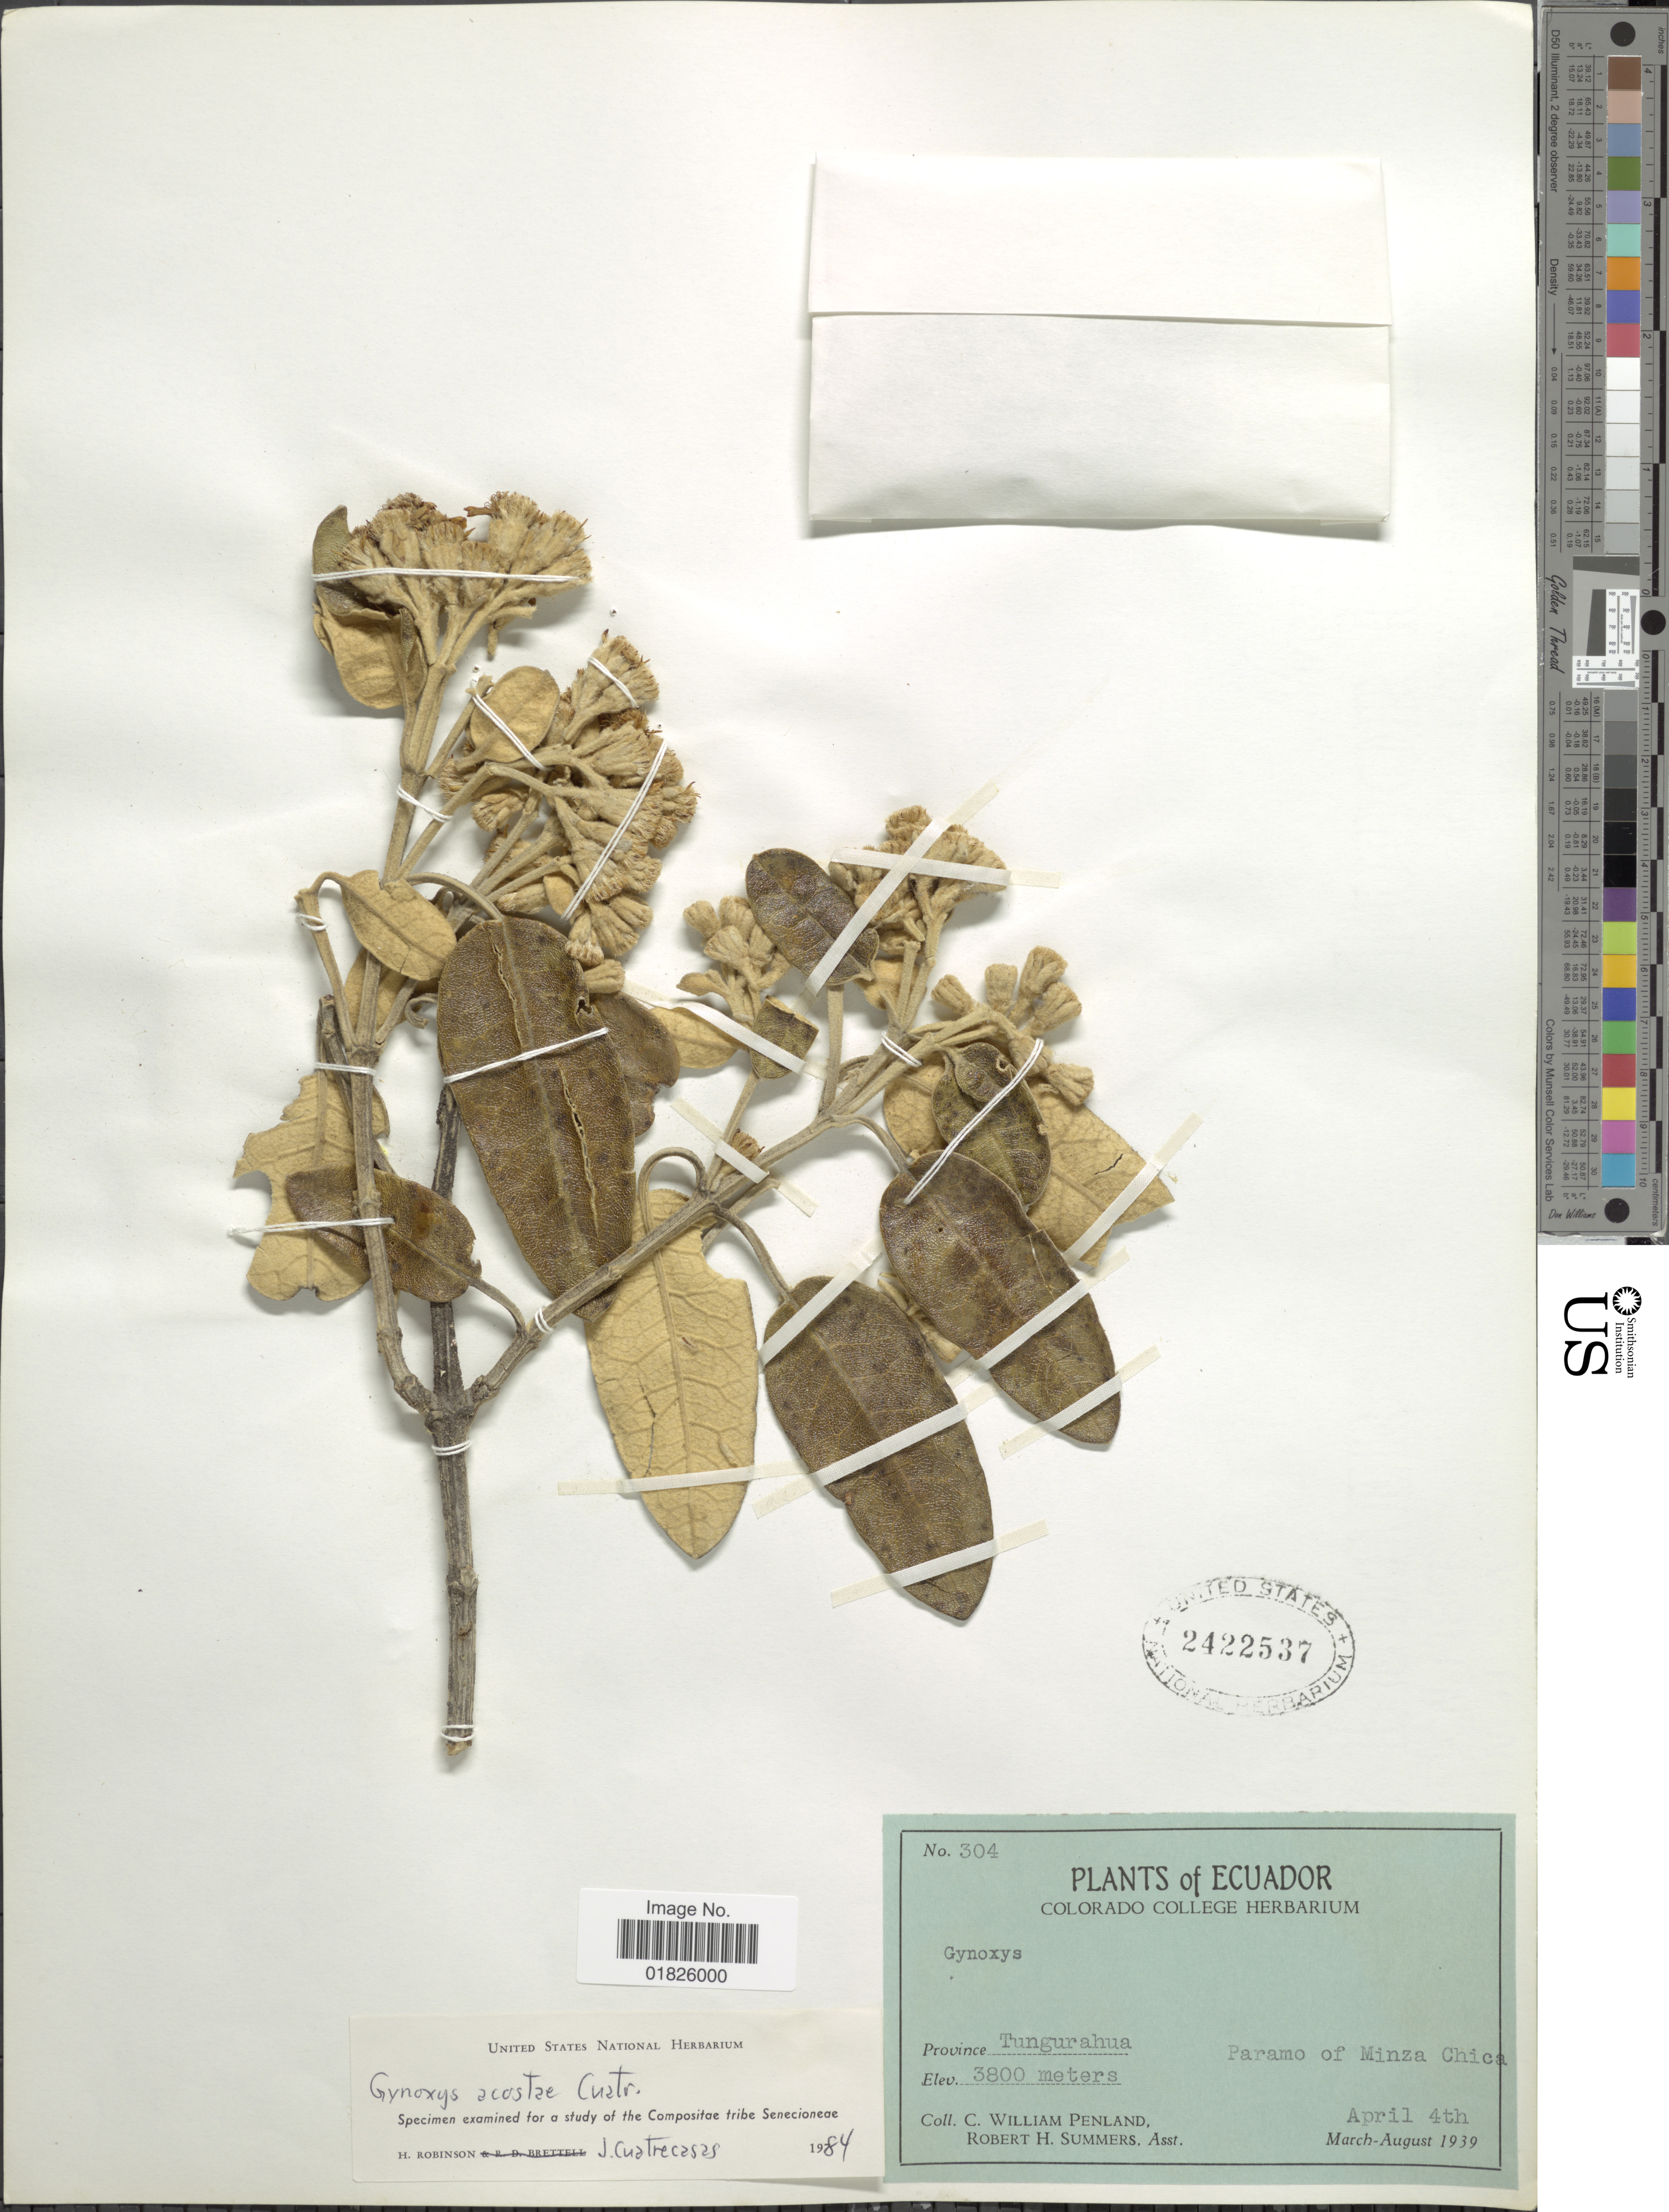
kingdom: Plantae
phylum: Tracheophyta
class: Magnoliopsida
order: Asterales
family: Asteraceae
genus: Gynoxys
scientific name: Gynoxys acostae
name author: Cuatrec.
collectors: C. W. Penland & R. Summers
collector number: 304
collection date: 1939-04-04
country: Ecuador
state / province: Tungurahua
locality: Paramo of Minza Chica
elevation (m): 3800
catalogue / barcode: US 2422537